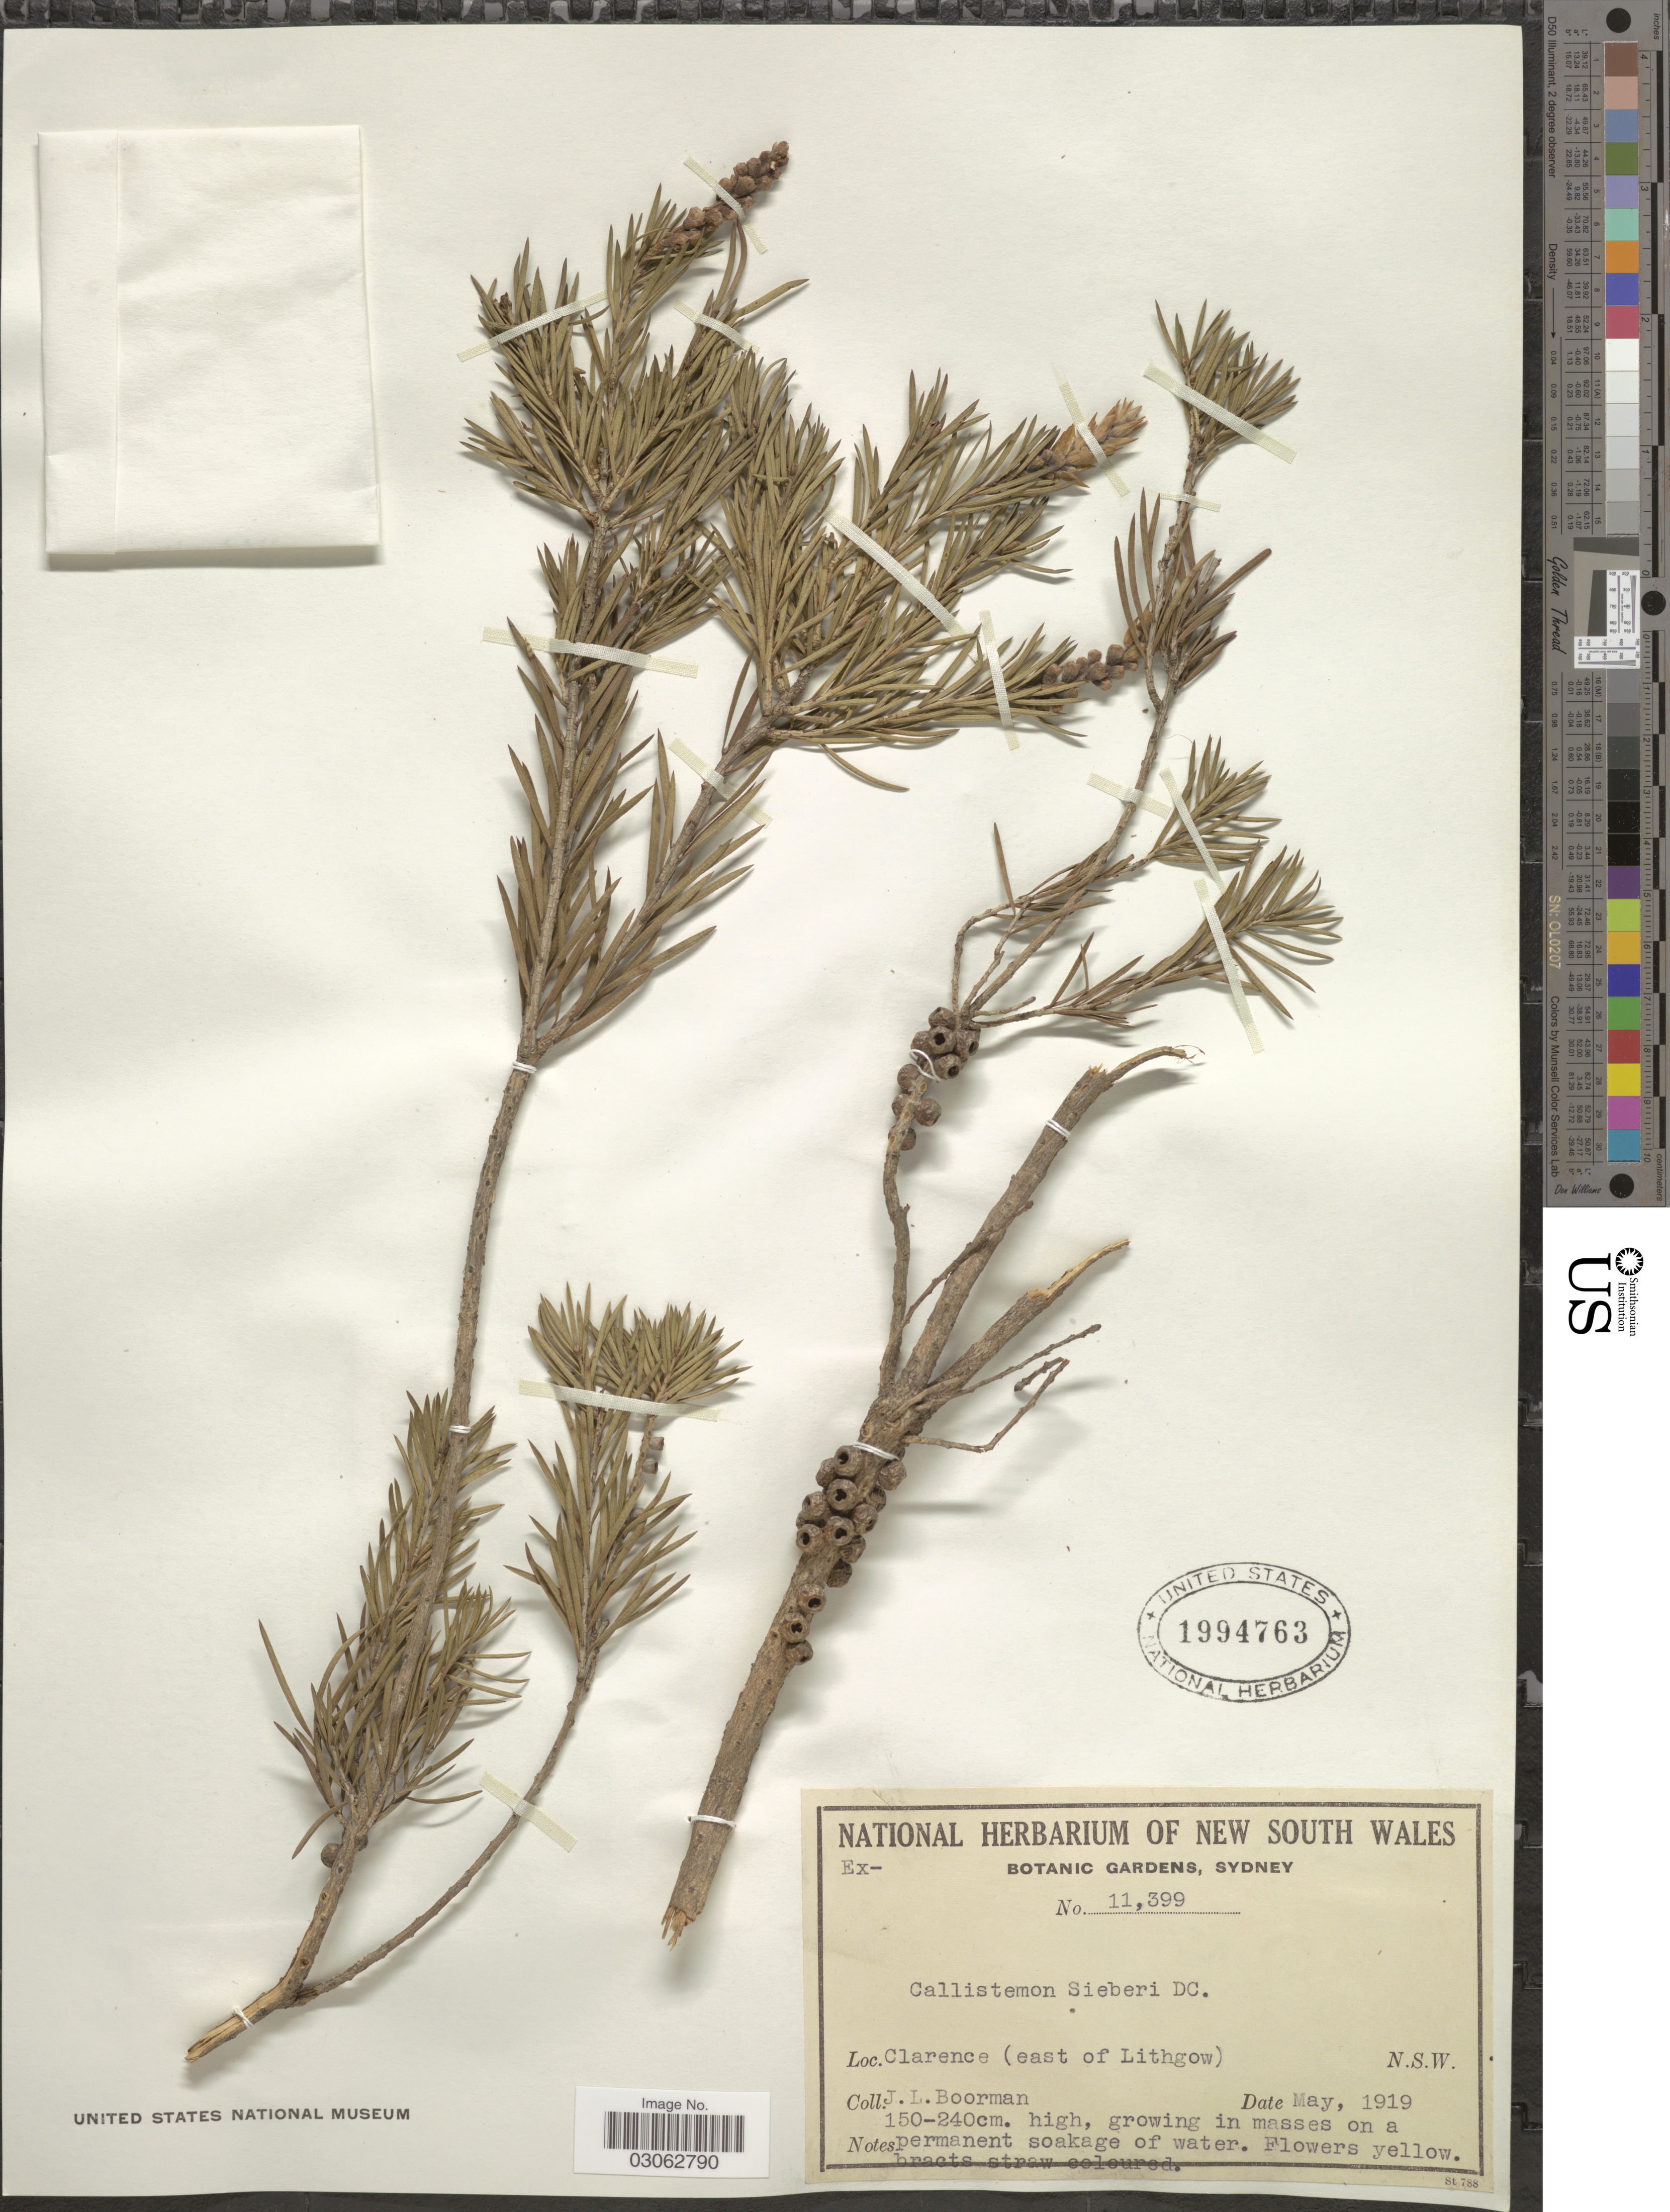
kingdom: Plantae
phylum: Tracheophyta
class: Magnoliopsida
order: Myrtales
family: Myrtaceae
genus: Callistemon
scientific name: Callistemon sieberi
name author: DC.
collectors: J. Boorman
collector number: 11399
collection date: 1919-05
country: Australia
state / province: New South Wales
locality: Clarence (east of Lithgow). N.S.W.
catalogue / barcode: US 1994763